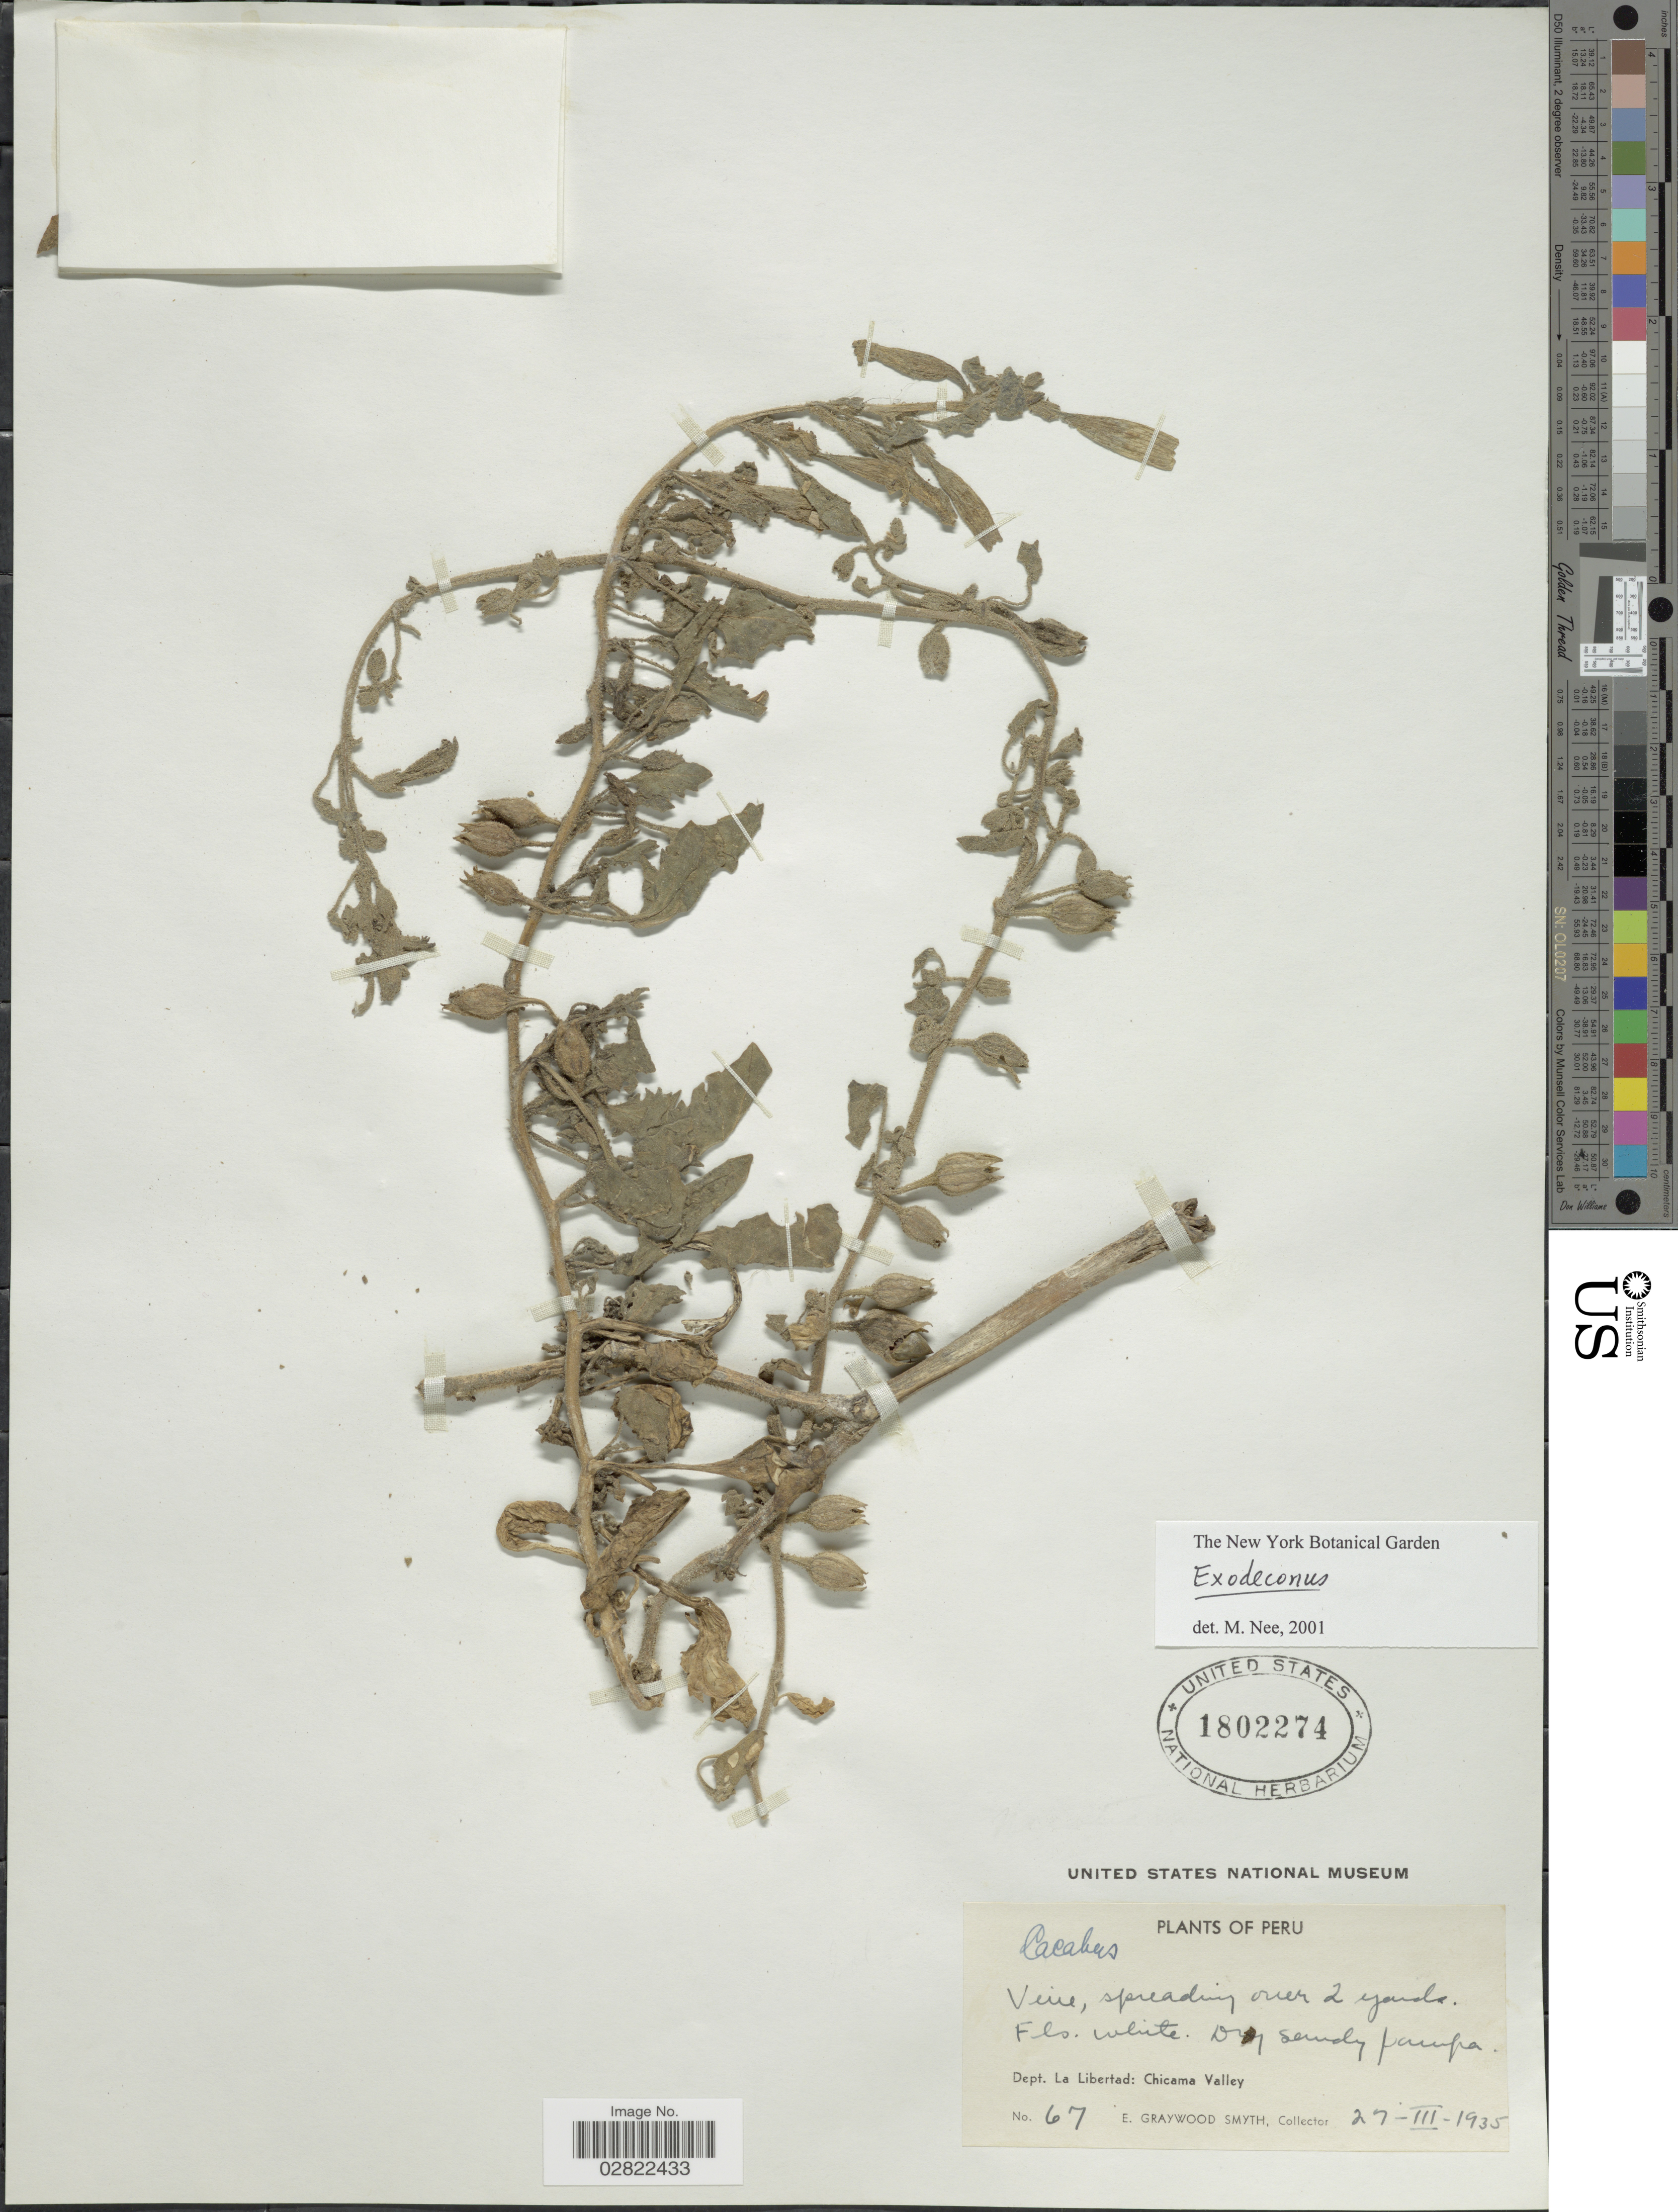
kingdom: Plantae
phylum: Tracheophyta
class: Magnoliopsida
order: Solanales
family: Solanaceae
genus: Exodeconus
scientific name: Exodeconus sp.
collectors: E. G. Smyth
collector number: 67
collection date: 1935-03-27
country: Peru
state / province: La Libertad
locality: Dept. La Libertad: Chicama Valley.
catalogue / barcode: US 1802274